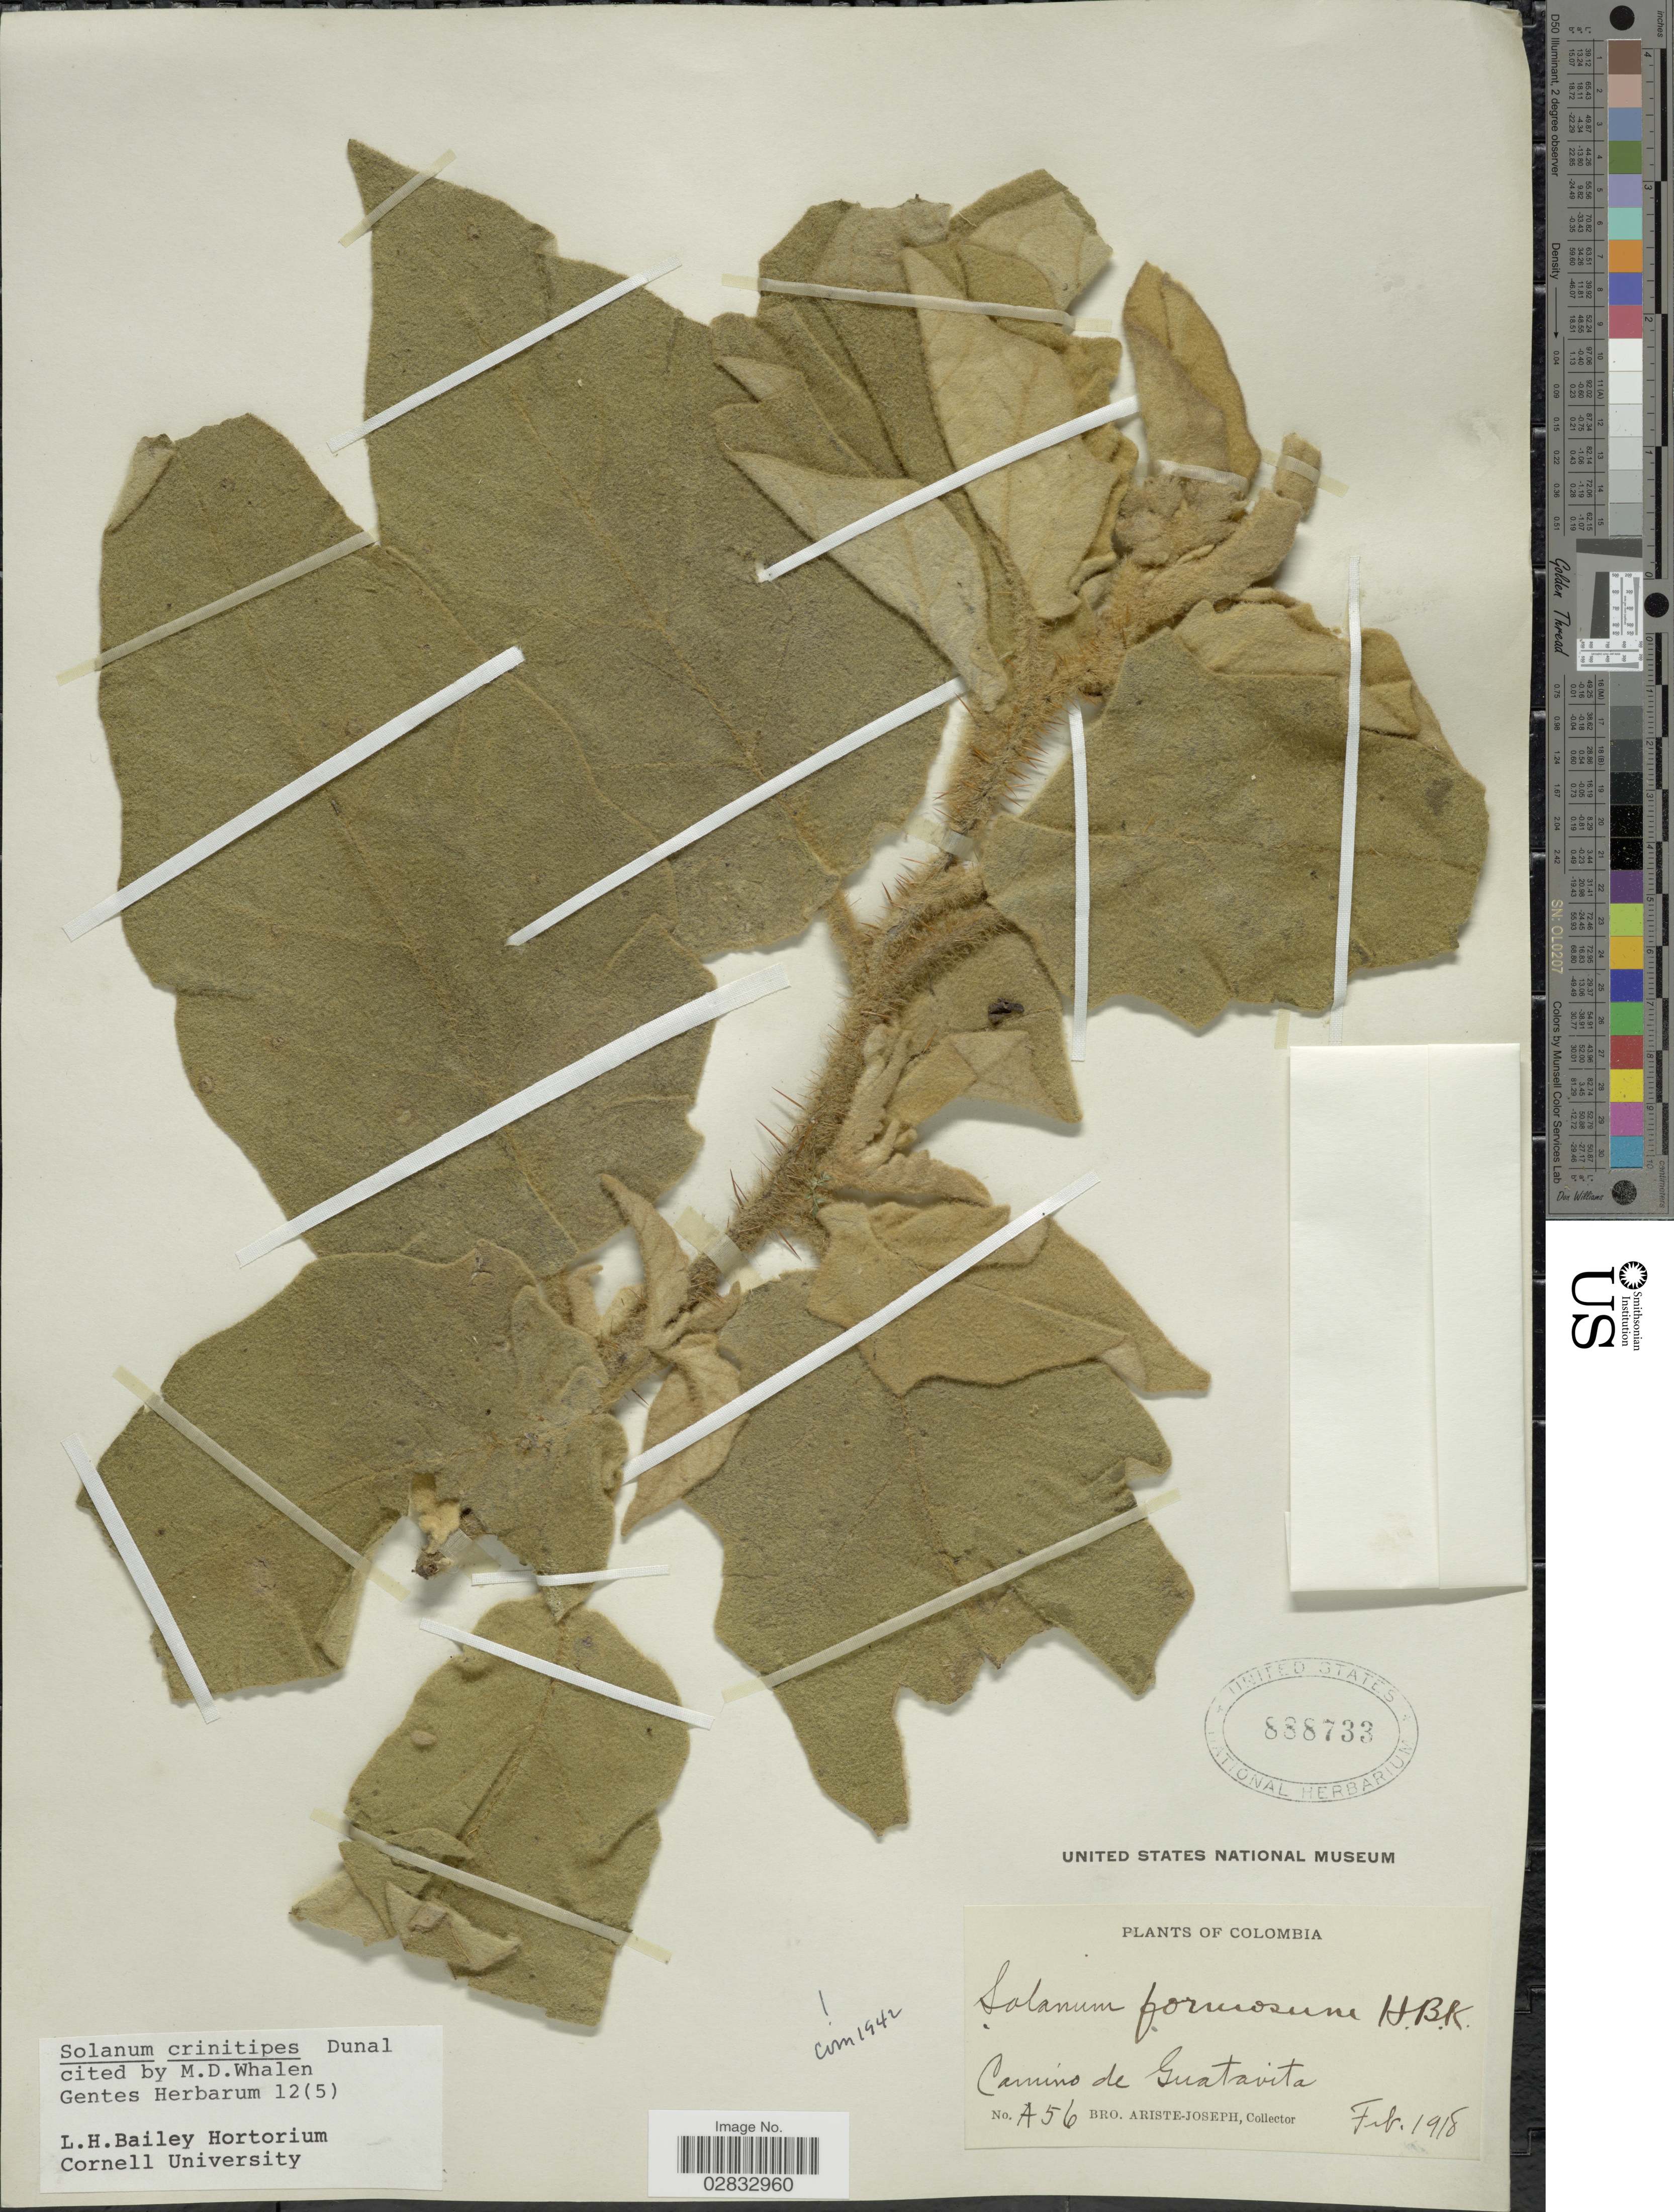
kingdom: Plantae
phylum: Tracheophyta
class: Magnoliopsida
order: Solanales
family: Solanaceae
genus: Solanum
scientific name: Solanum crinitipes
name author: Dunal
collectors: Bro. Ariste-Joseph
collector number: A56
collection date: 1918-02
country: Colombia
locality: Camino de Guatavita.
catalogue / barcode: US 888733